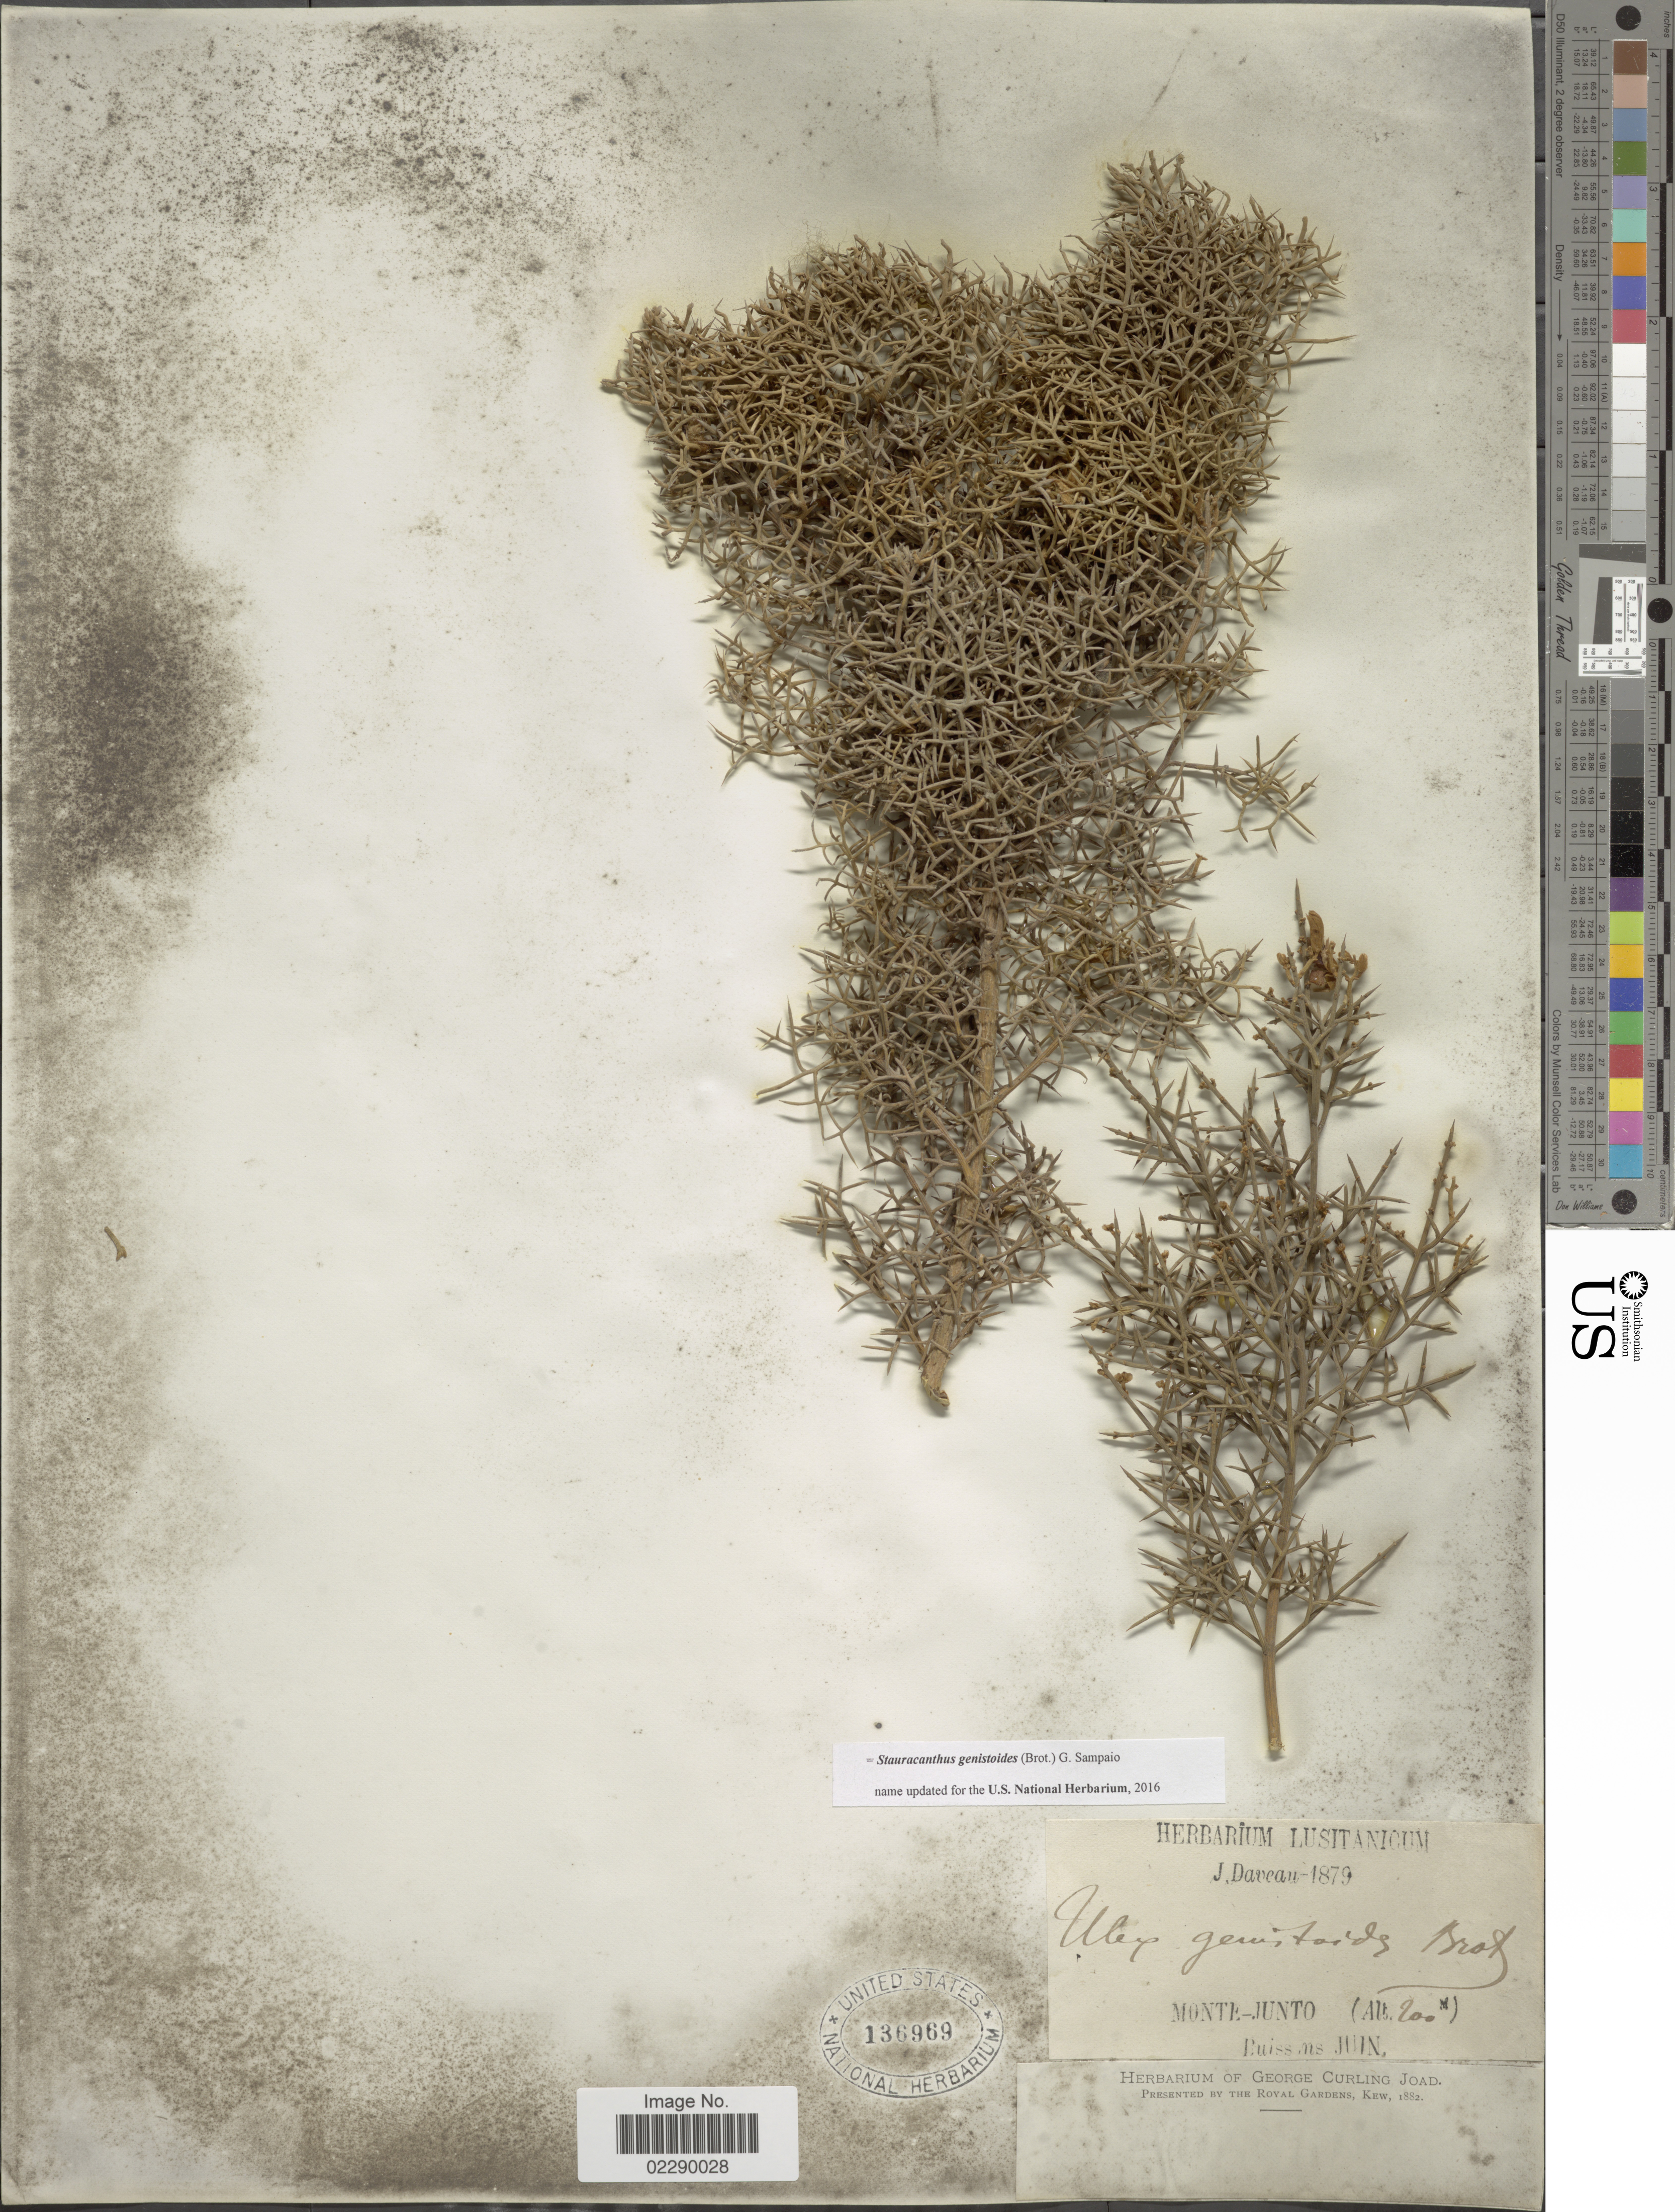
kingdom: Plantae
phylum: Tracheophyta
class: Magnoliopsida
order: Fabales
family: Fabaceae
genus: Stauracanthus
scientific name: Stauracanthus genistoides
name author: (Brot.) Samp.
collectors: J. Daveau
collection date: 1879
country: Portugal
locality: Monte-Junto. Buiss ns Juin. [interpreted]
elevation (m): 200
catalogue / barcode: US 136969